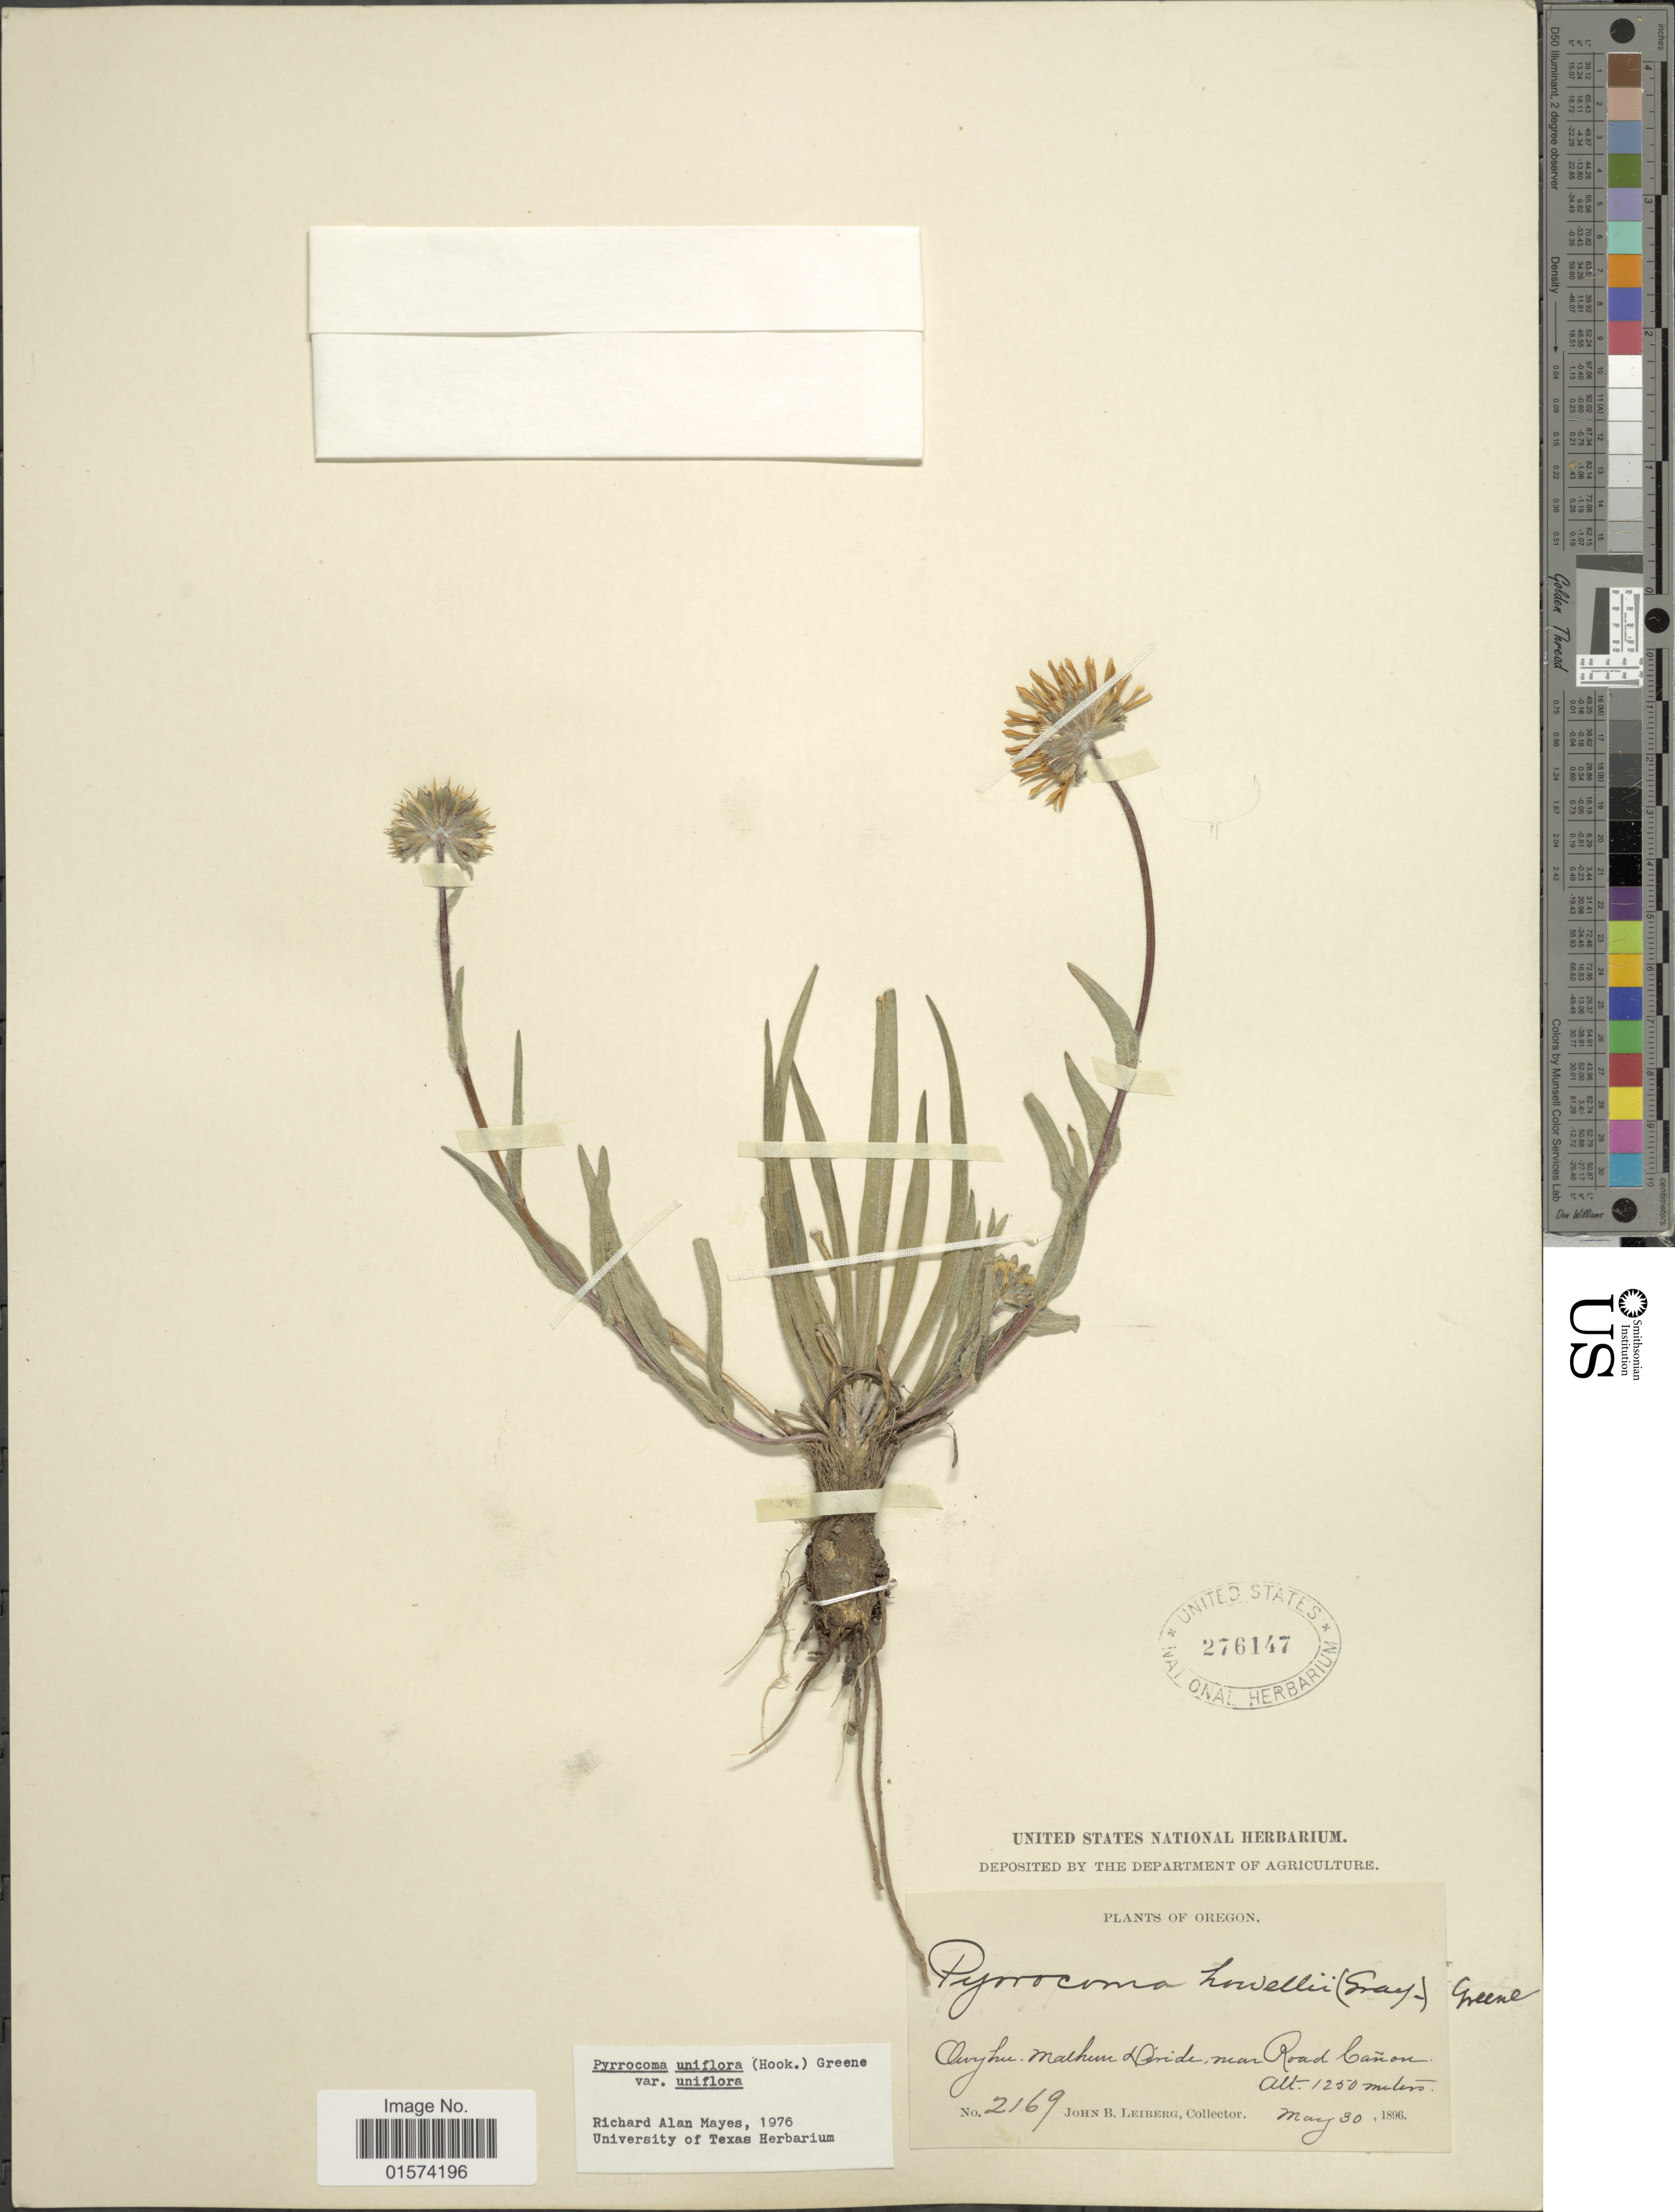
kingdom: Plantae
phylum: Tracheophyta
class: Magnoliopsida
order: Asterales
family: Asteraceae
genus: Pyrrocoma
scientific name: Pyrrocoma uniflora var. uniflora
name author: (Hook.) Greene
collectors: J. B. Leiberg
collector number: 2169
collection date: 1896-05-30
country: United States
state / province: Oregon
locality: Clevyhu, Malhun divide, near Road Cañon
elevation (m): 1250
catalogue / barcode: US 276147